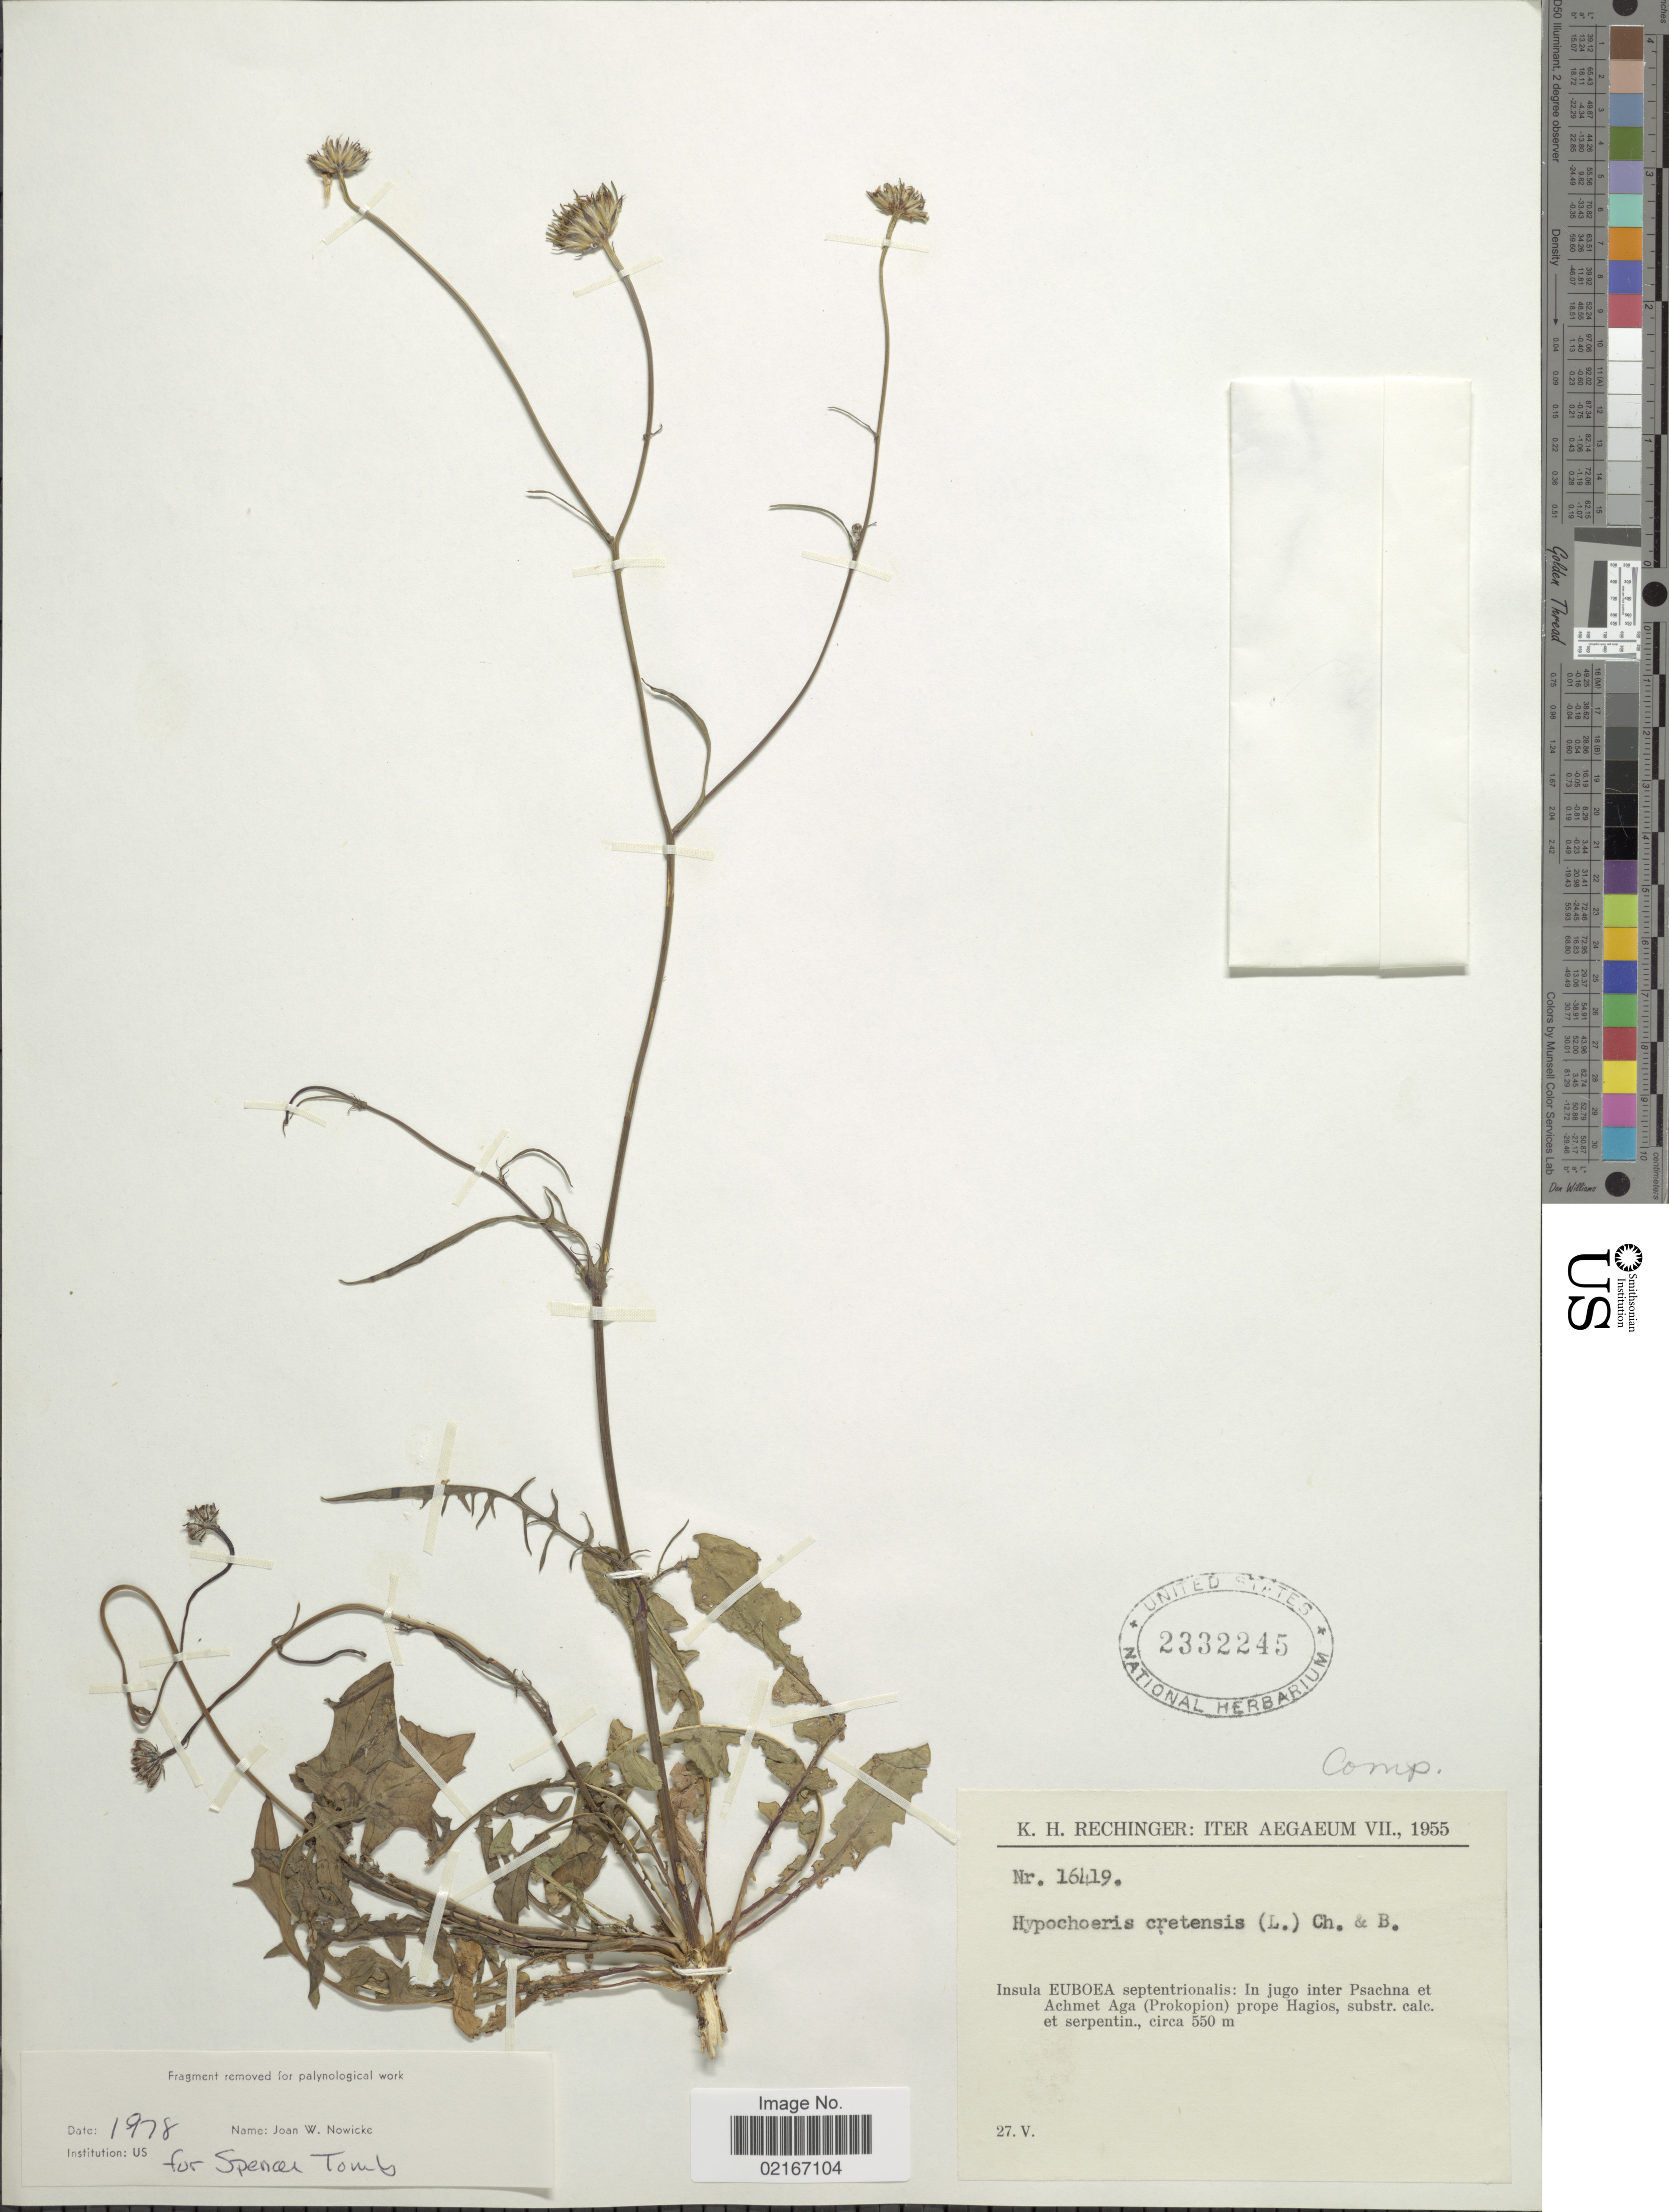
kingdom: Plantae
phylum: Tracheophyta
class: Magnoliopsida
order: Asterales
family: Asteraceae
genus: Hypochaeris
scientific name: Hypochaeris cretensis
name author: (L.) Bory & Chaub.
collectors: K. H. Rechinger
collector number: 16419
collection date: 1955-05-27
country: Greece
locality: Iter Aegaeum, Insula Euboea septentrionalis: In jugo inter Psachna et Achmet Aga (Prokopion) prope Hagios, substr. calc. et serpentin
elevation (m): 550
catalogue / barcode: US 2332245